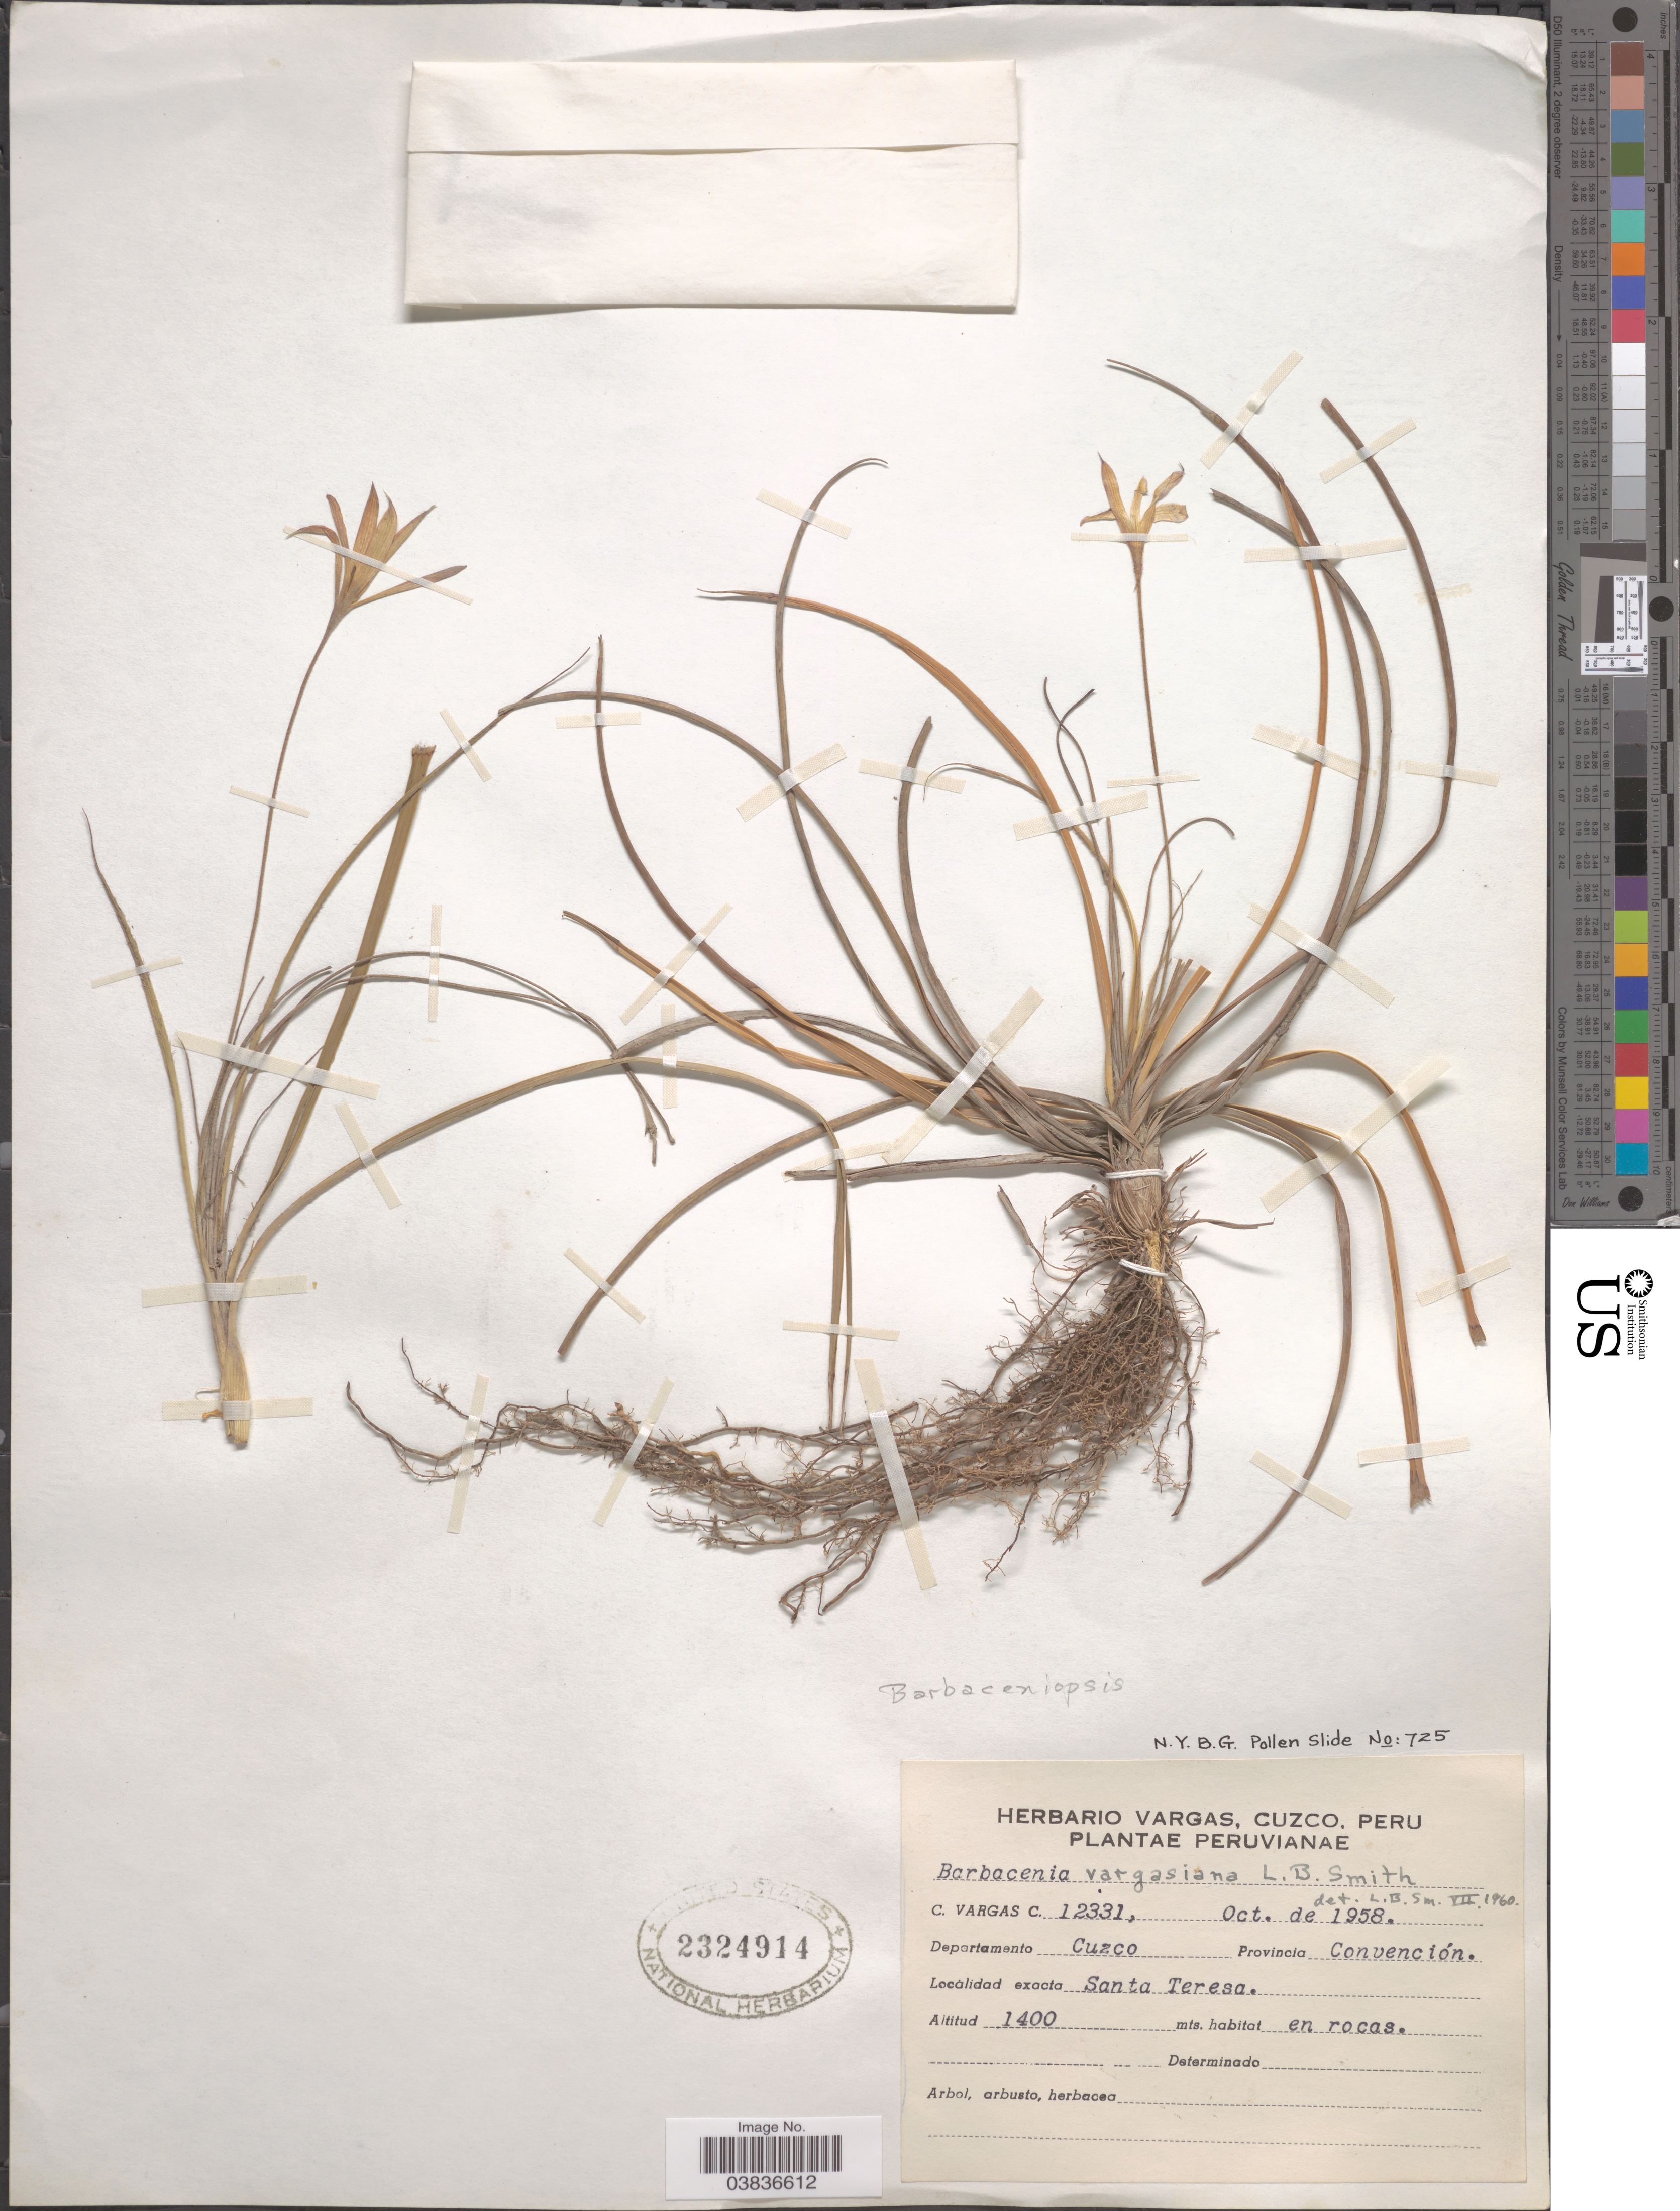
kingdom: Plantae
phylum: Tracheophyta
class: Liliopsida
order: Pandanales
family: Velloziaceae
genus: Barbaceniopsis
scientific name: Barbaceniopsis vargasiana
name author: (L.B. Sm.) L.B. Sm.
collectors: C. Vargas Calderón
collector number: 12331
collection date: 1958-10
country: Peru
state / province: Cusco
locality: Departamento Cuzco, Provincia Convención. Santa Teresa.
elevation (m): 1400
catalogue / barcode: US 2324914